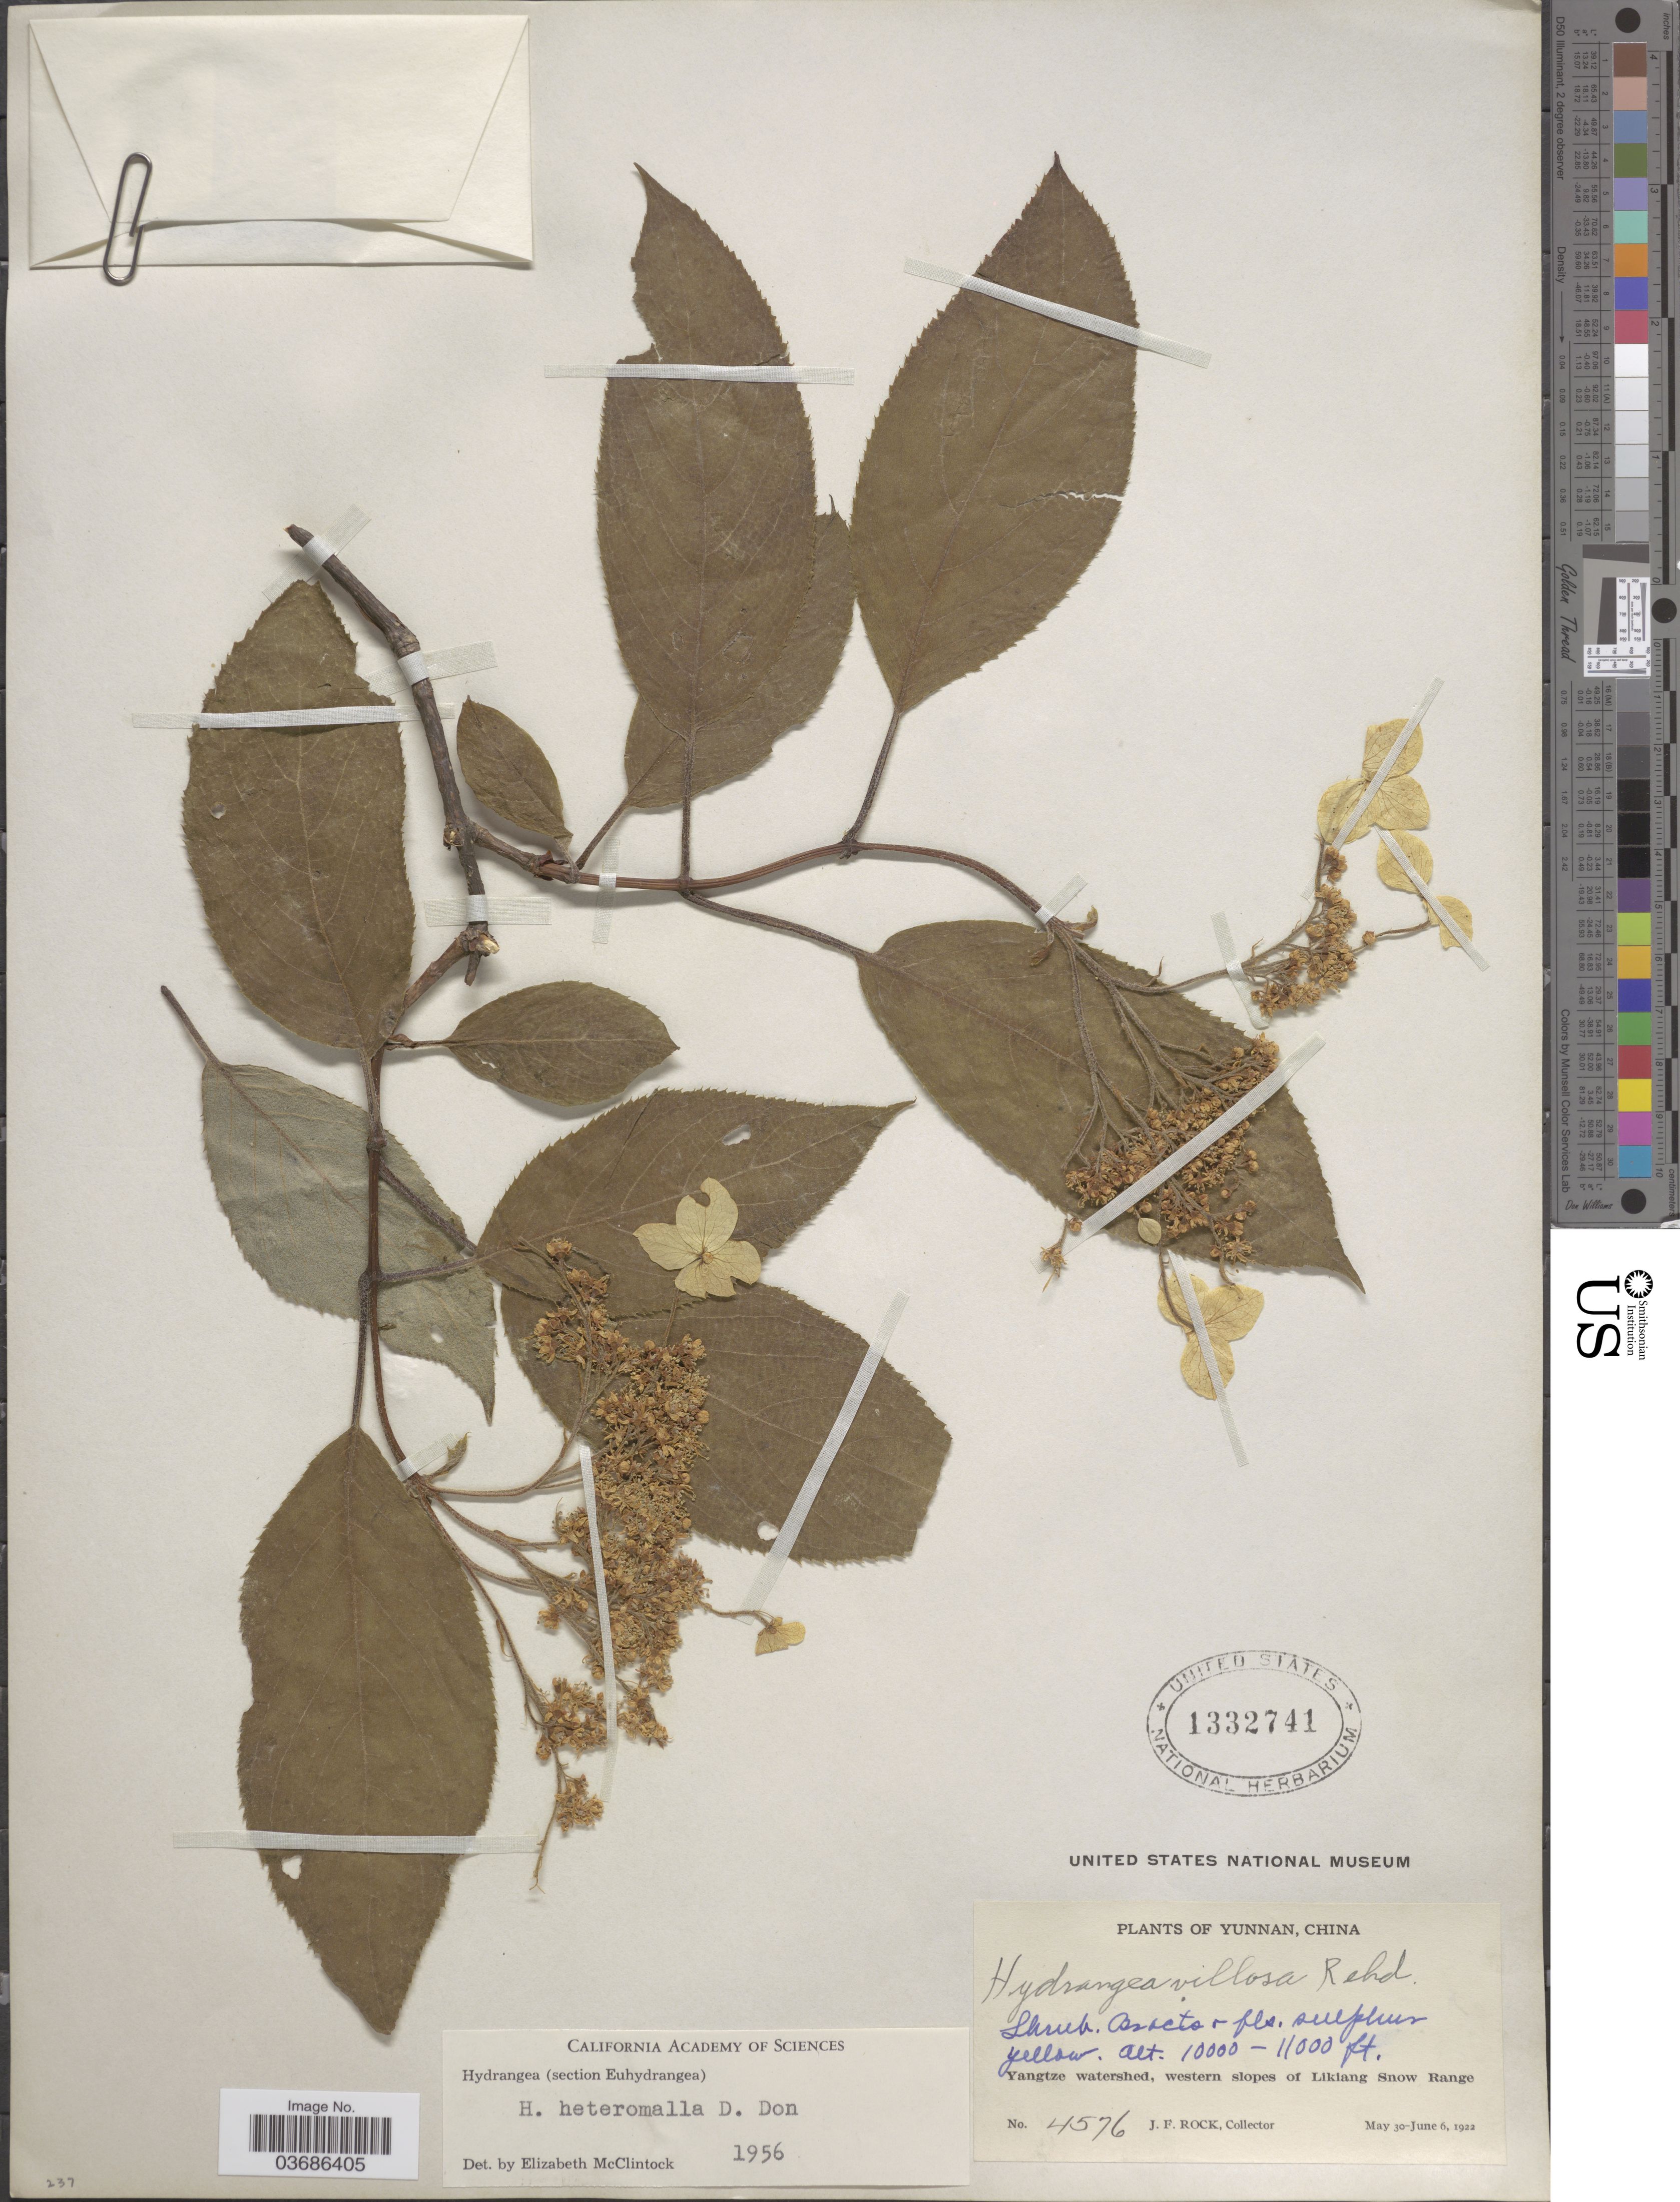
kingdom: Plantae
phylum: Tracheophyta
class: Magnoliopsida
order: Cornales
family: Hydrangeaceae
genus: Hydrangea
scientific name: Hydrangea heteromalla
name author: D. Don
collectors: J. Rock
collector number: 4576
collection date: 1922-05-30/1922-06-06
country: China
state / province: Yunnan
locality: Yangtze watershed, western slopes of Likiang Snow Range.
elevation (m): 3048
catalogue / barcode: US 1332741